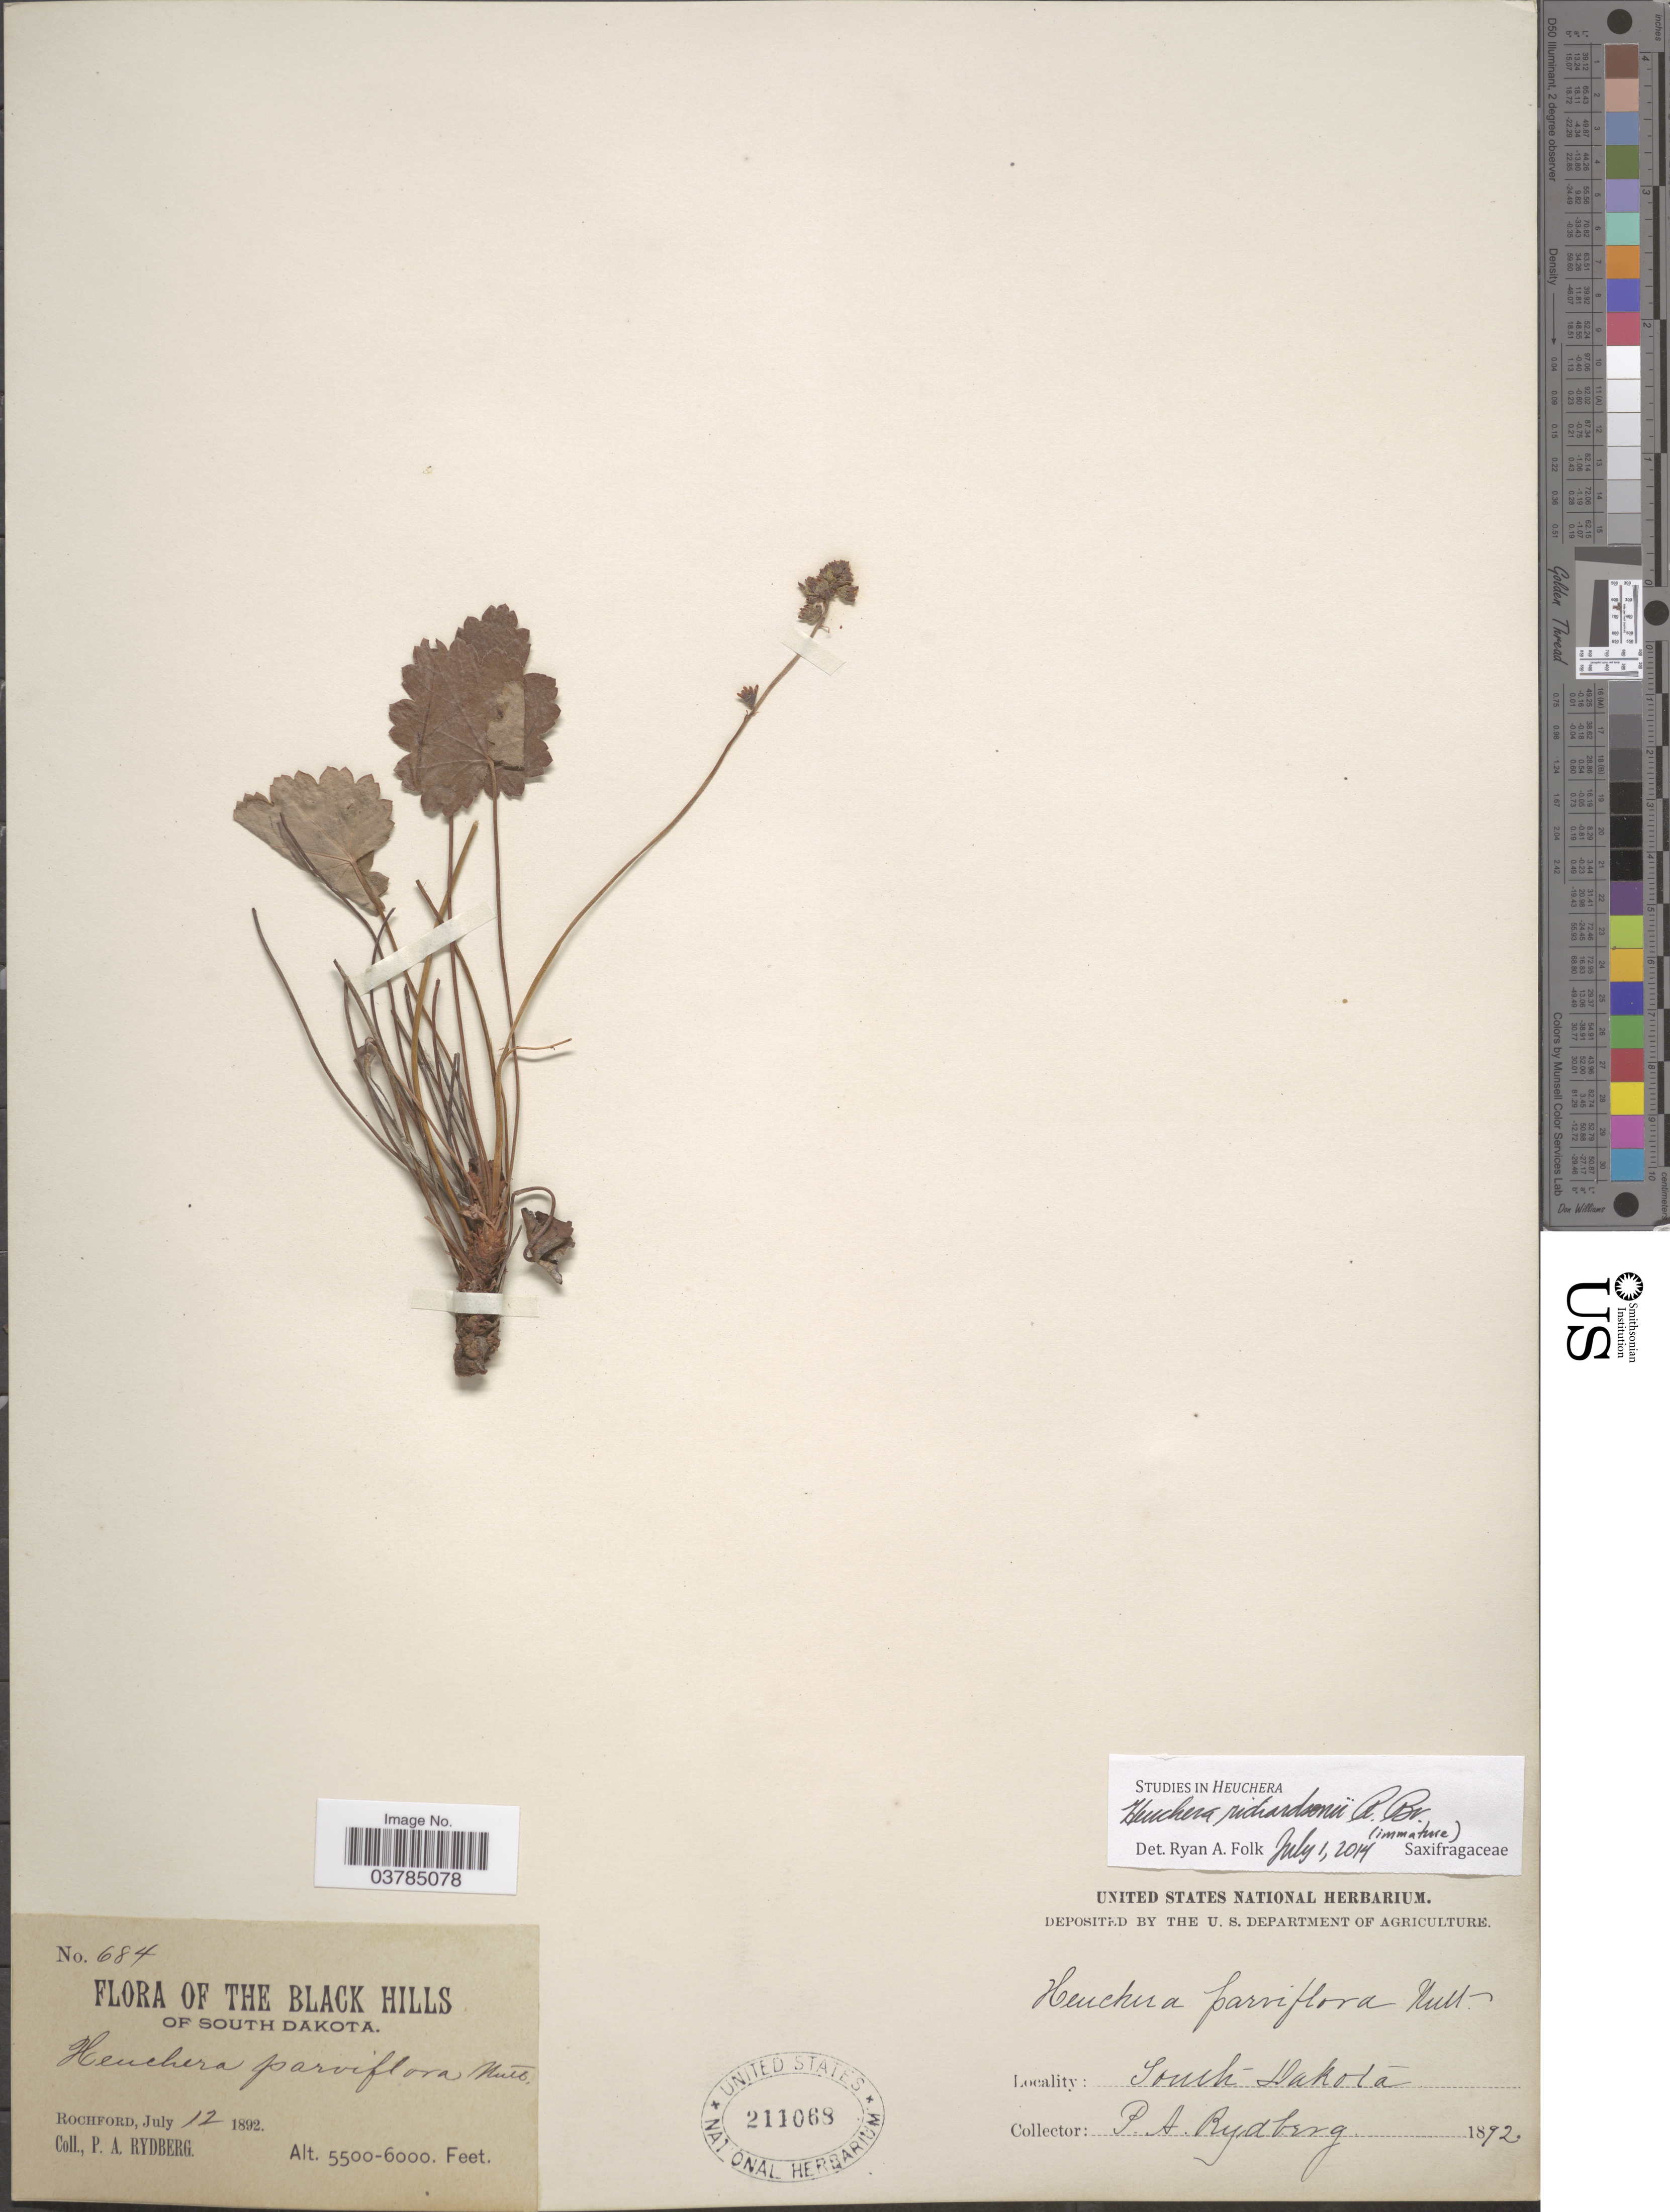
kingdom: Plantae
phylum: Tracheophyta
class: Magnoliopsida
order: Saxifragales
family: Saxifragaceae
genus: Heuchera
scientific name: Heuchera richardsonii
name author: R. Br.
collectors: P. A. Rydberg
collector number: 684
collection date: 1892-07-12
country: United States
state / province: South Dakota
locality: The Black Hills.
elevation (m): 1676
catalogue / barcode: US 211068